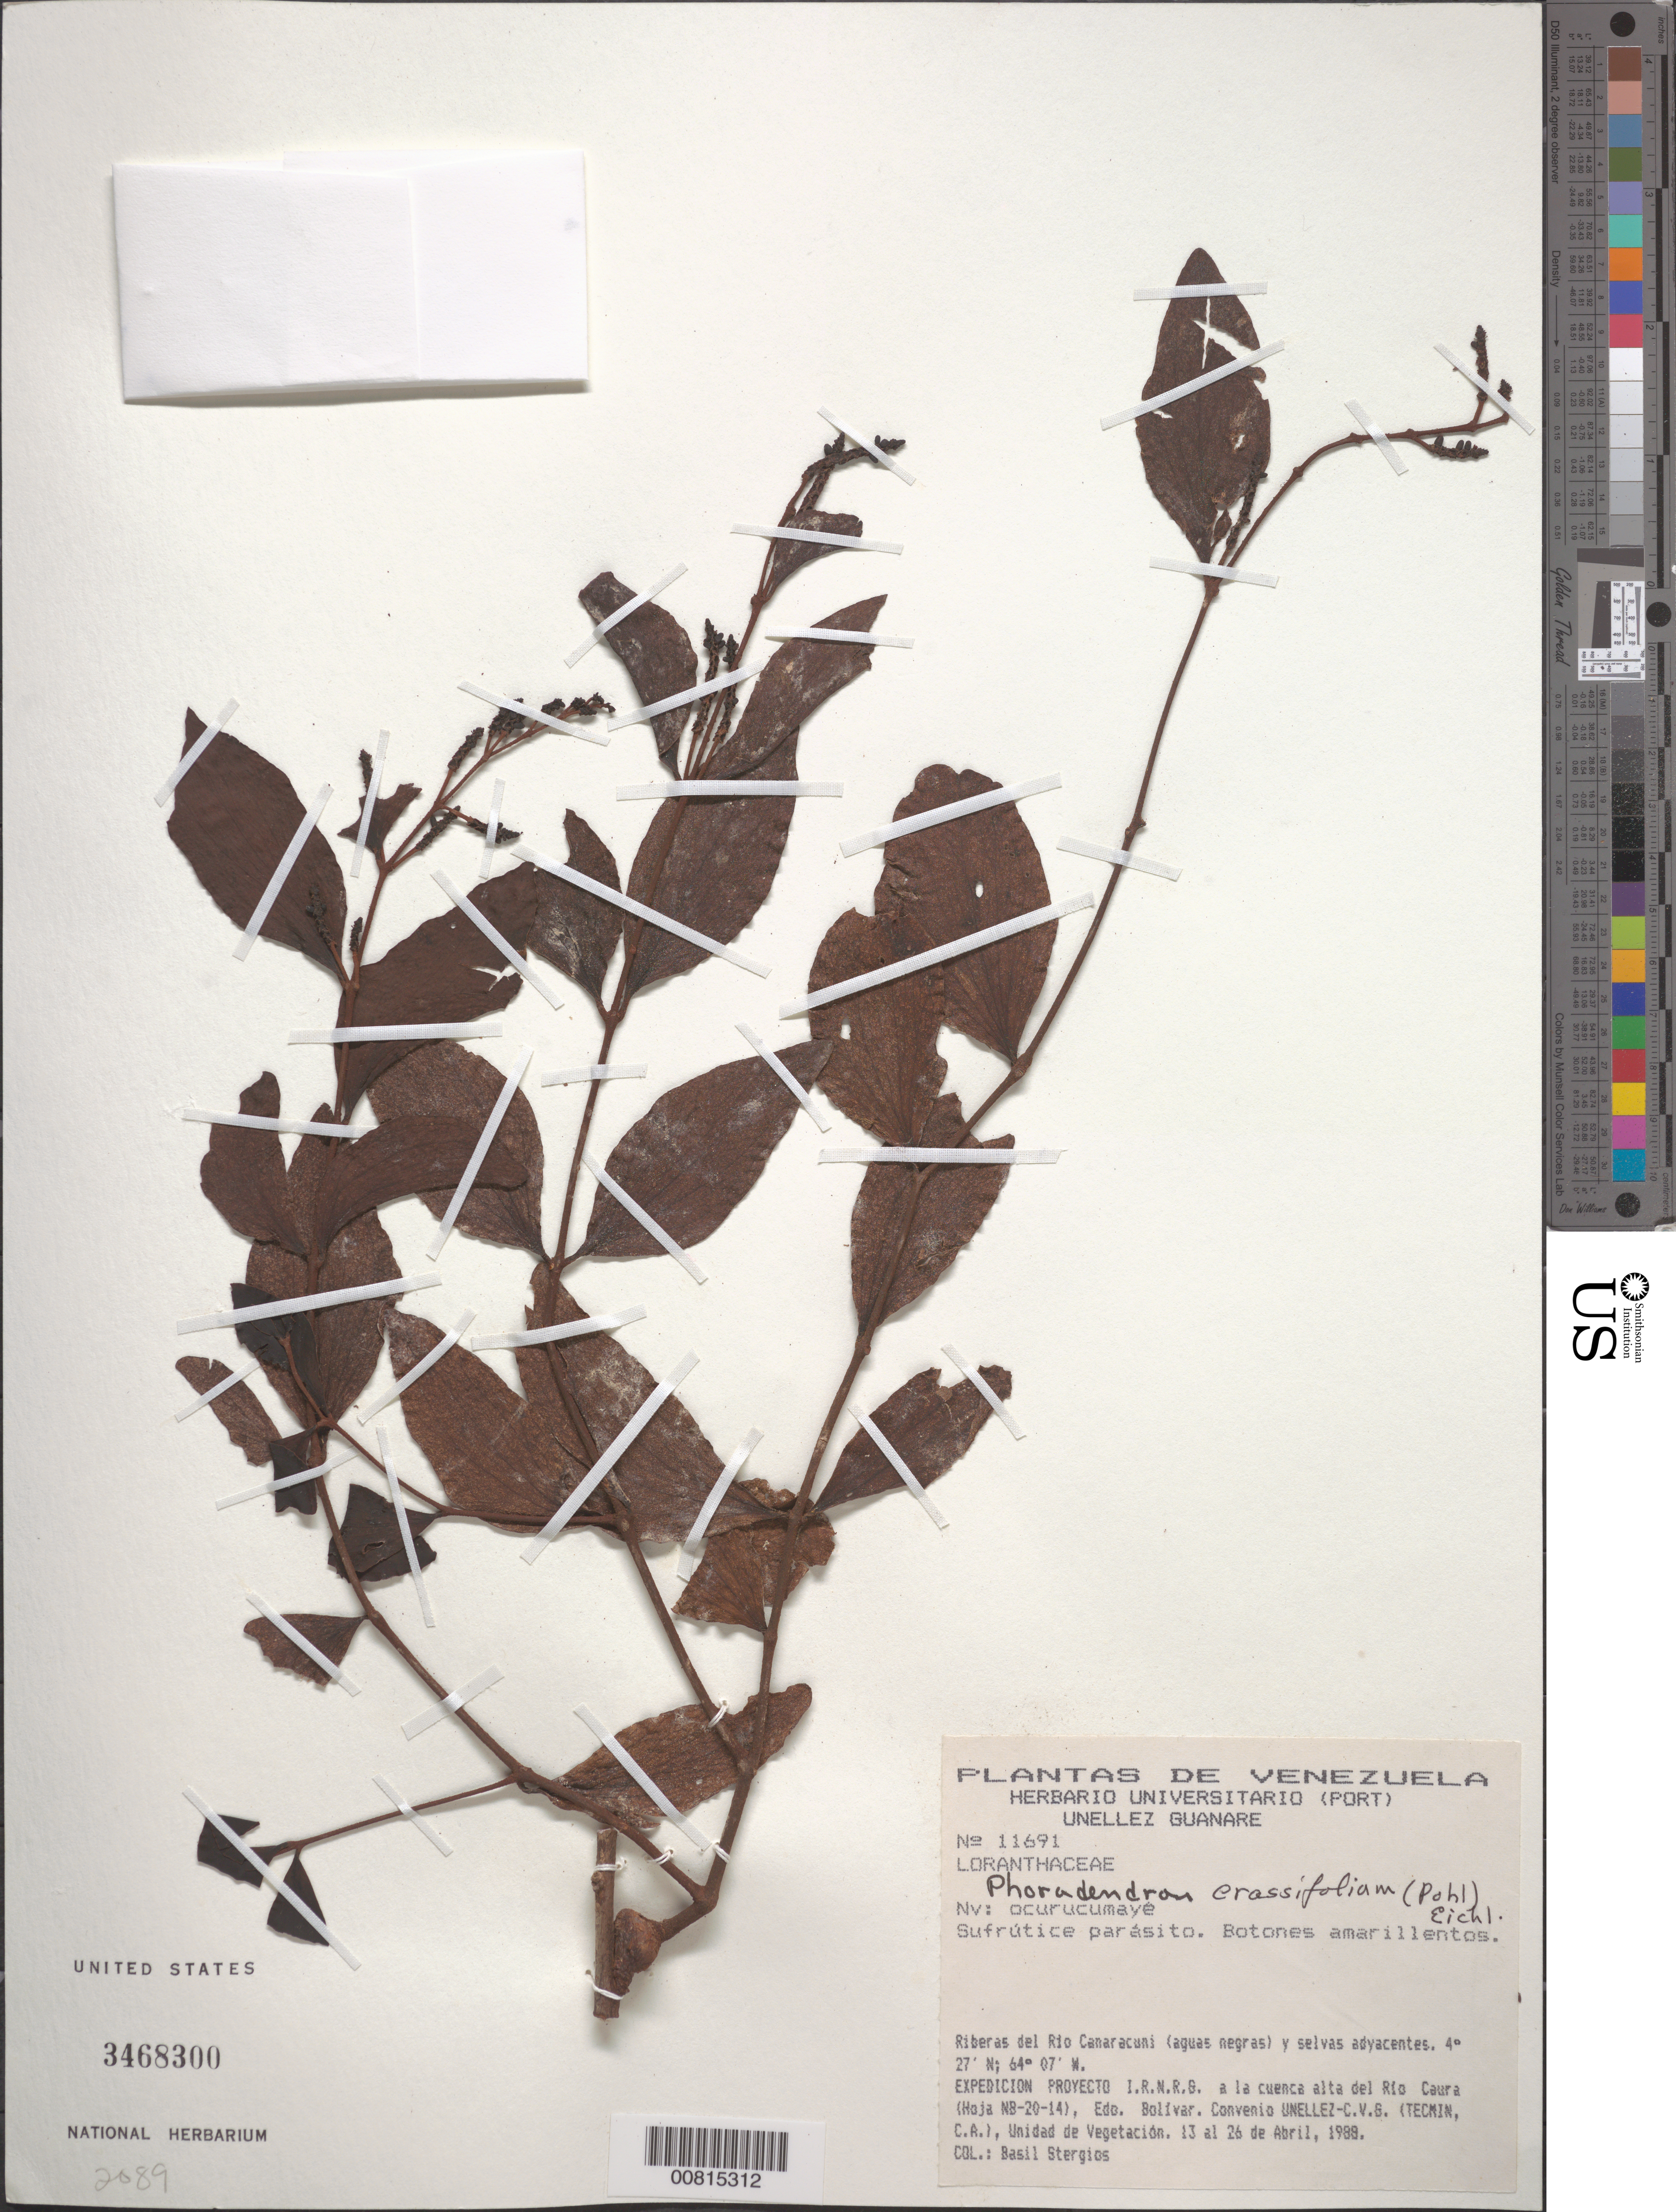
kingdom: Plantae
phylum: Tracheophyta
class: Magnoliopsida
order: Santalales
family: Viscaceae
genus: Phoradendron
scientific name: Phoradendron crassifolium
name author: (Pohl ex DC.) Eichler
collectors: B. G. Stergios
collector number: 11691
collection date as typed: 13-Apr-89 to 26-Apr-88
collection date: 1988-04-26/1989-04-13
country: Venezuela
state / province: Bolívar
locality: Río Canarcuni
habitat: Riberas del río (aguas negra) y selvas adyacentes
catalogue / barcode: US 3468300